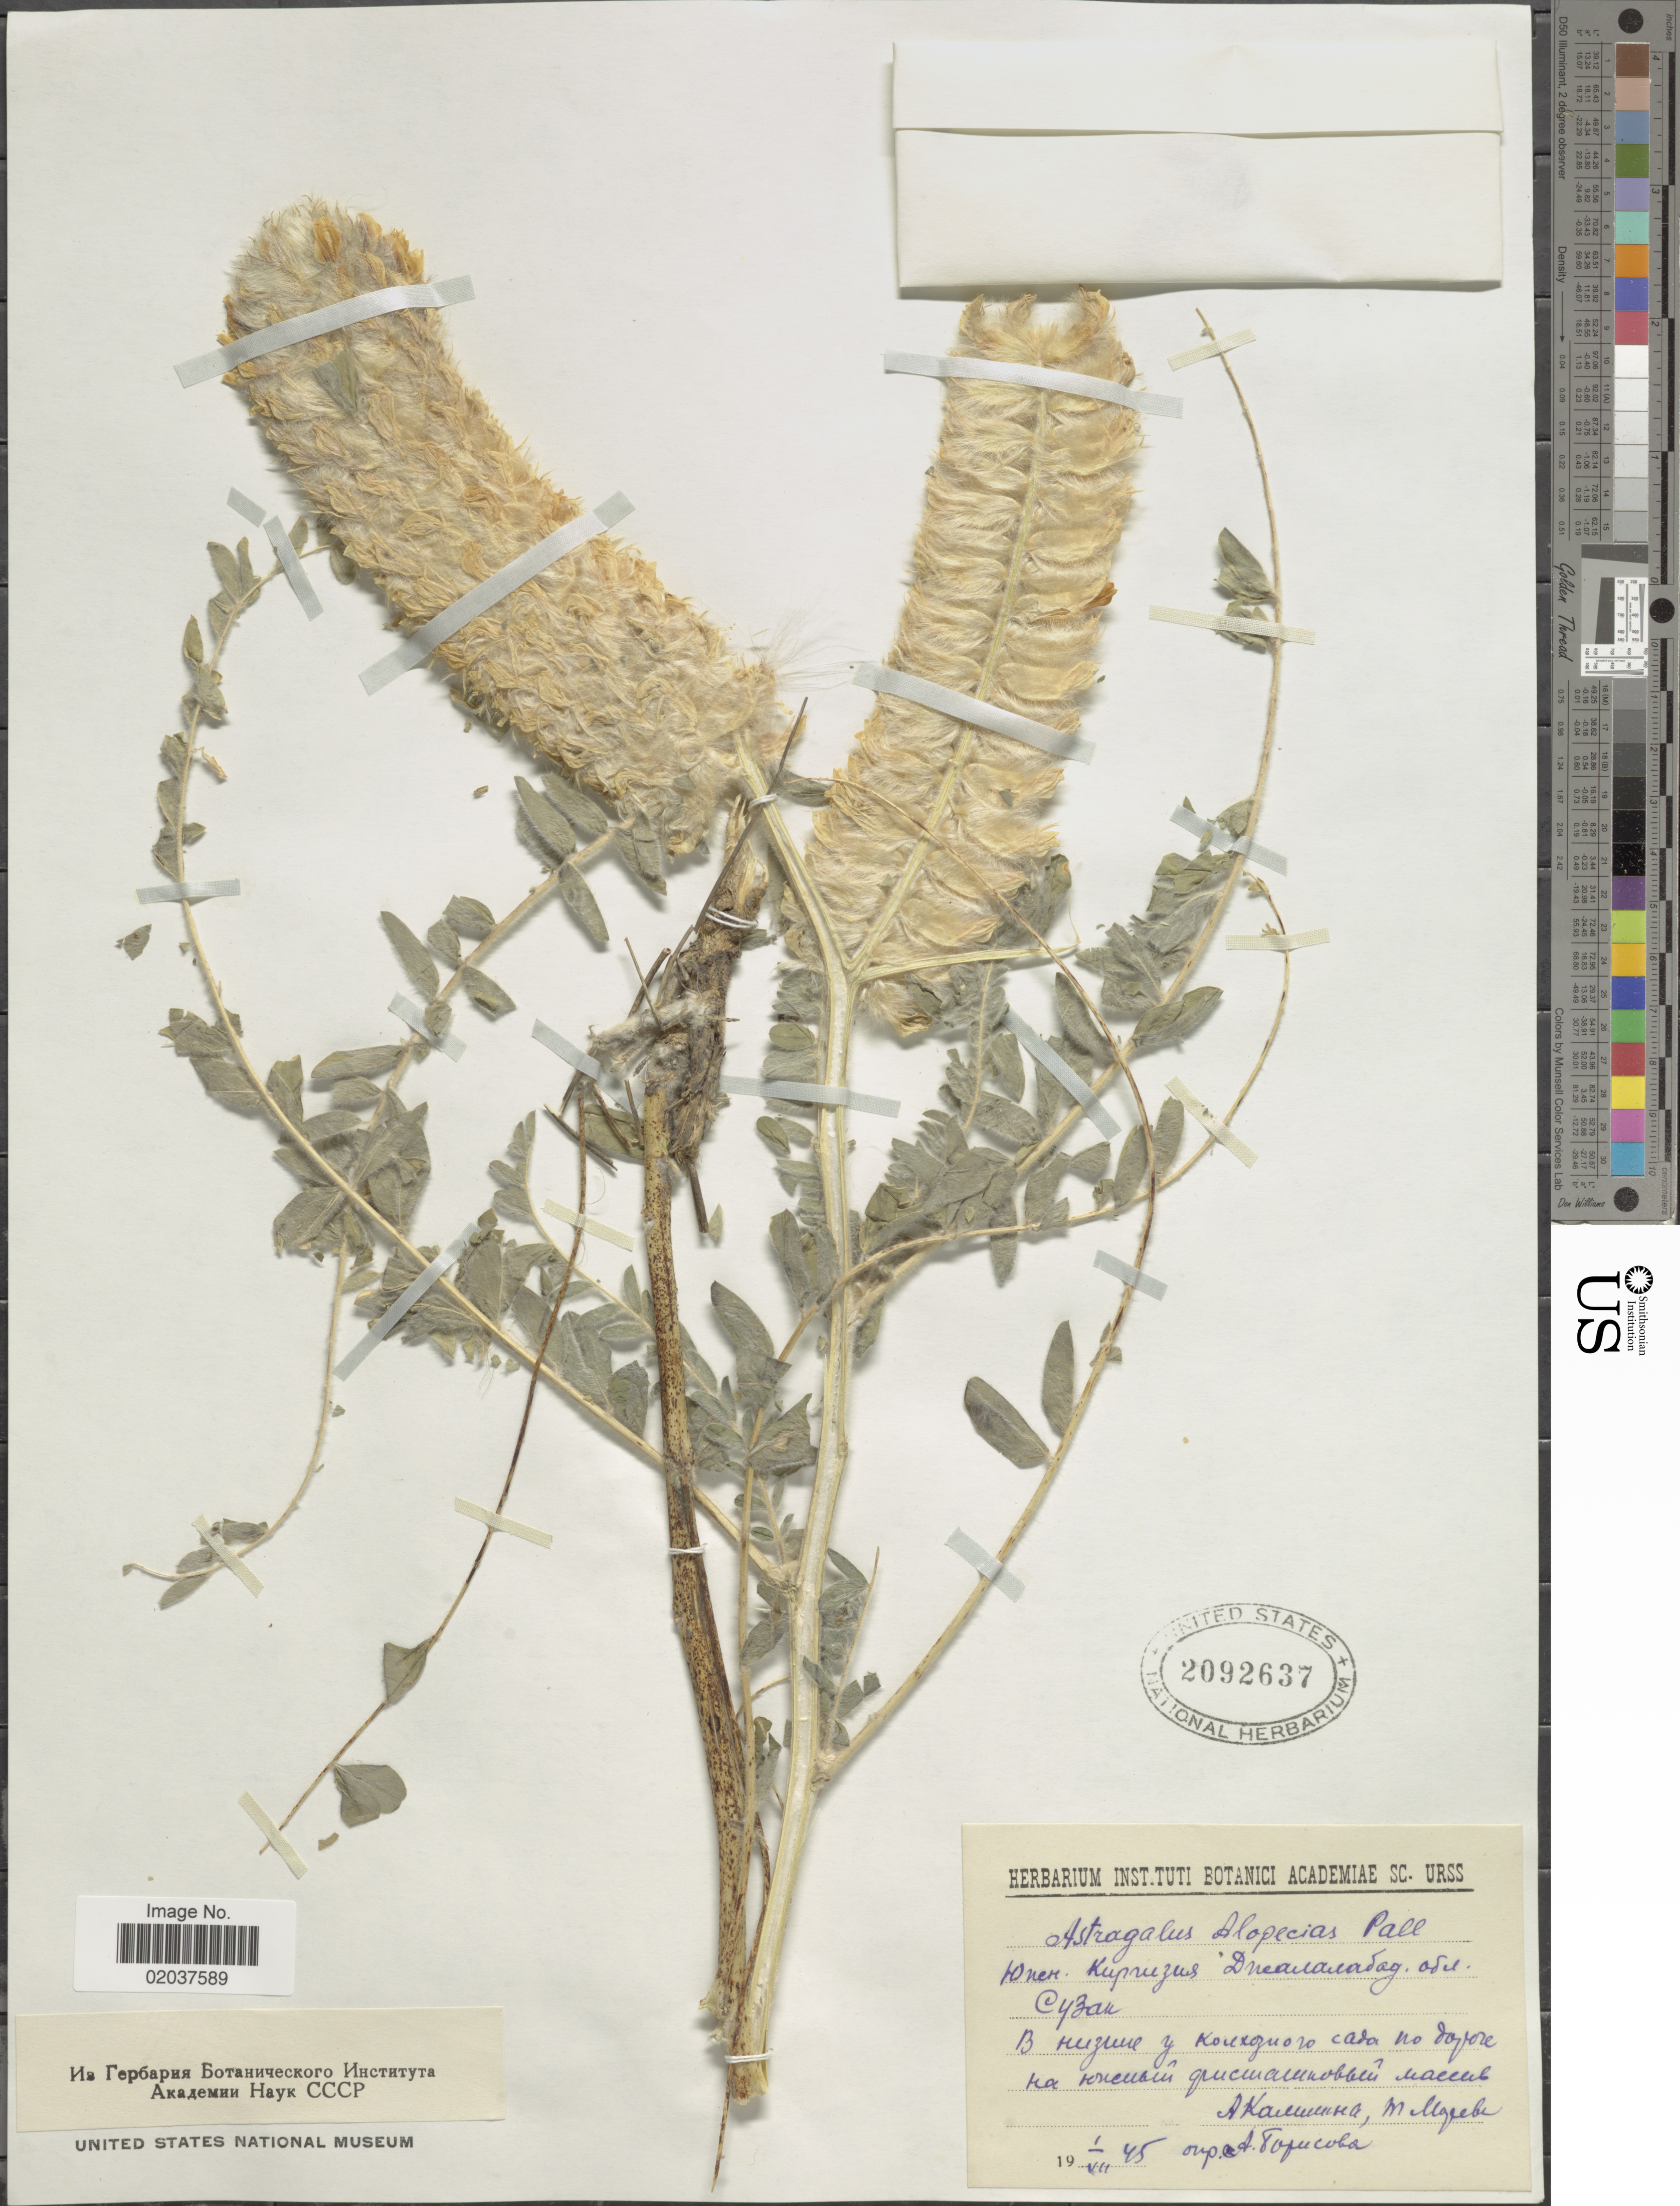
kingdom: Plantae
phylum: Tracheophyta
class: Magnoliopsida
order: Fabales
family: Fabaceae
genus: Astragalus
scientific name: Astragalus alopecias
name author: Pall.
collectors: A. Kalinina & T. Moreva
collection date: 1945-07-01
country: Kyrgyzstan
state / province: Jalal-Abad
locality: Suzak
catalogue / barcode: US 2092637